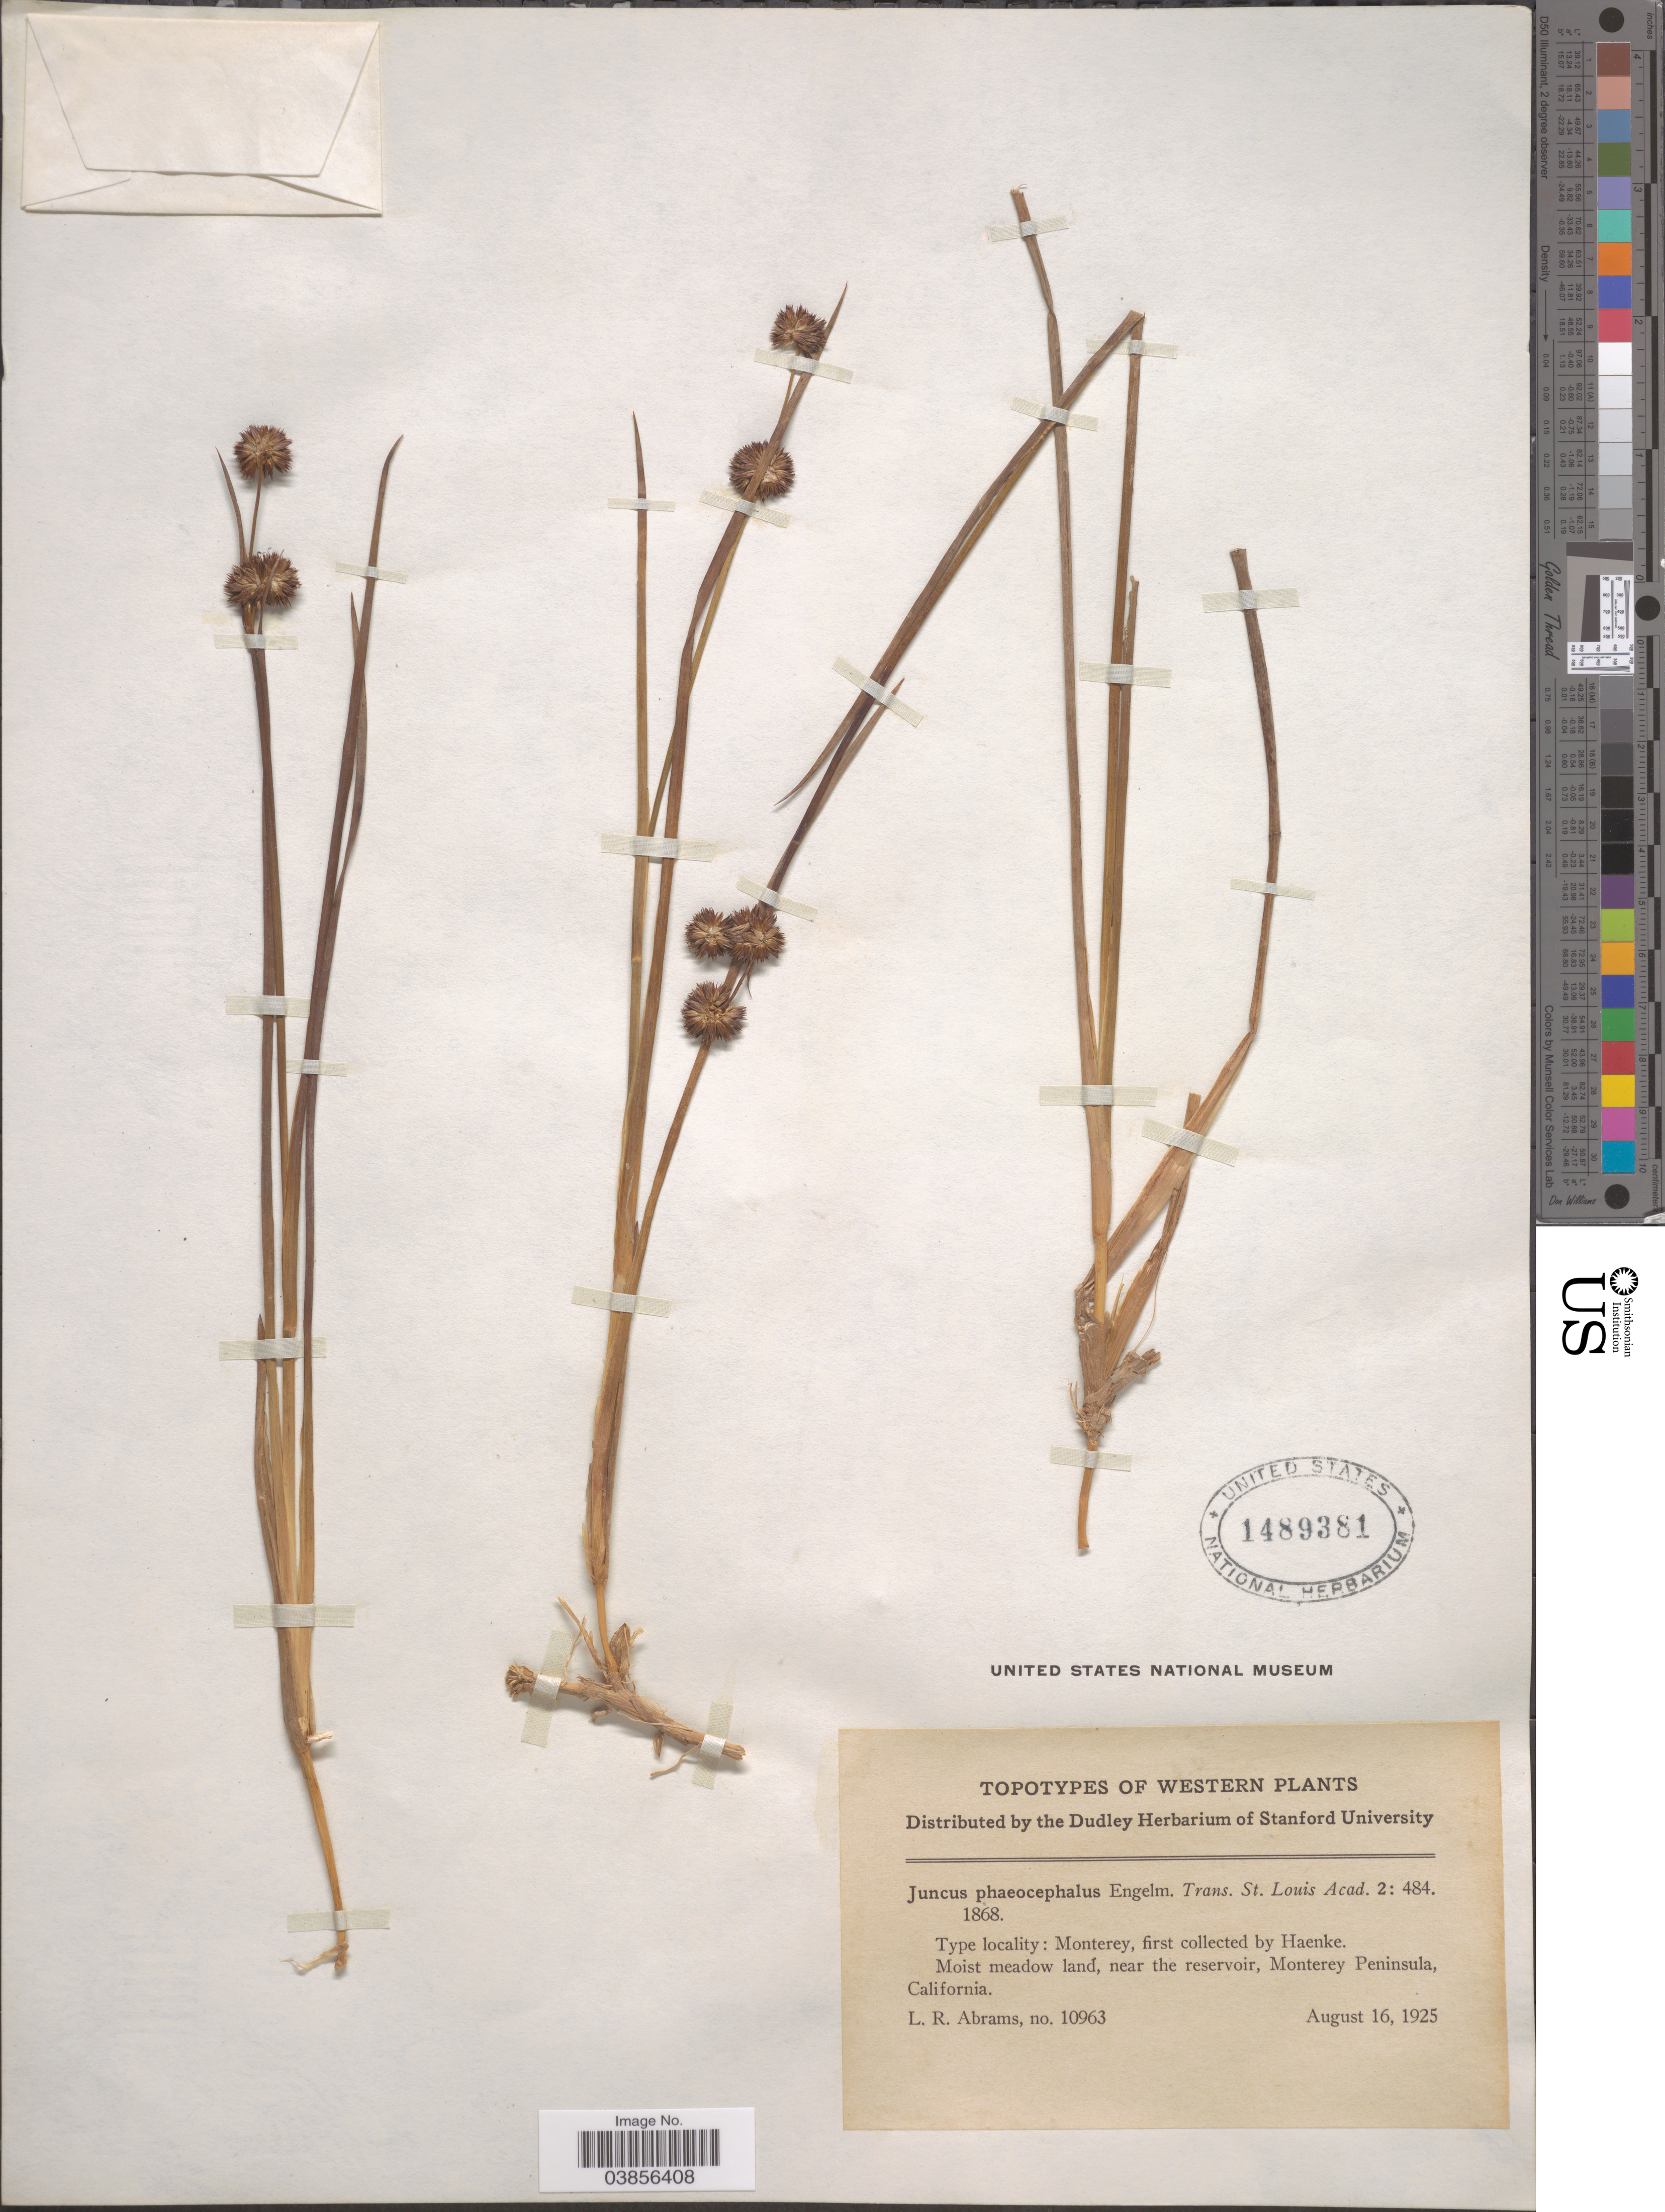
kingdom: Plantae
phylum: Tracheophyta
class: Liliopsida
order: Poales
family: Juncaceae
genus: Juncus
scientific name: Juncus phaeocephalus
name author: Engelm.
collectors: L. Abrams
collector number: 10963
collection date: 1925-08-16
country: United States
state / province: California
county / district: Monterey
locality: Monterey. Monterey Peninsula.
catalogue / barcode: US 1489381